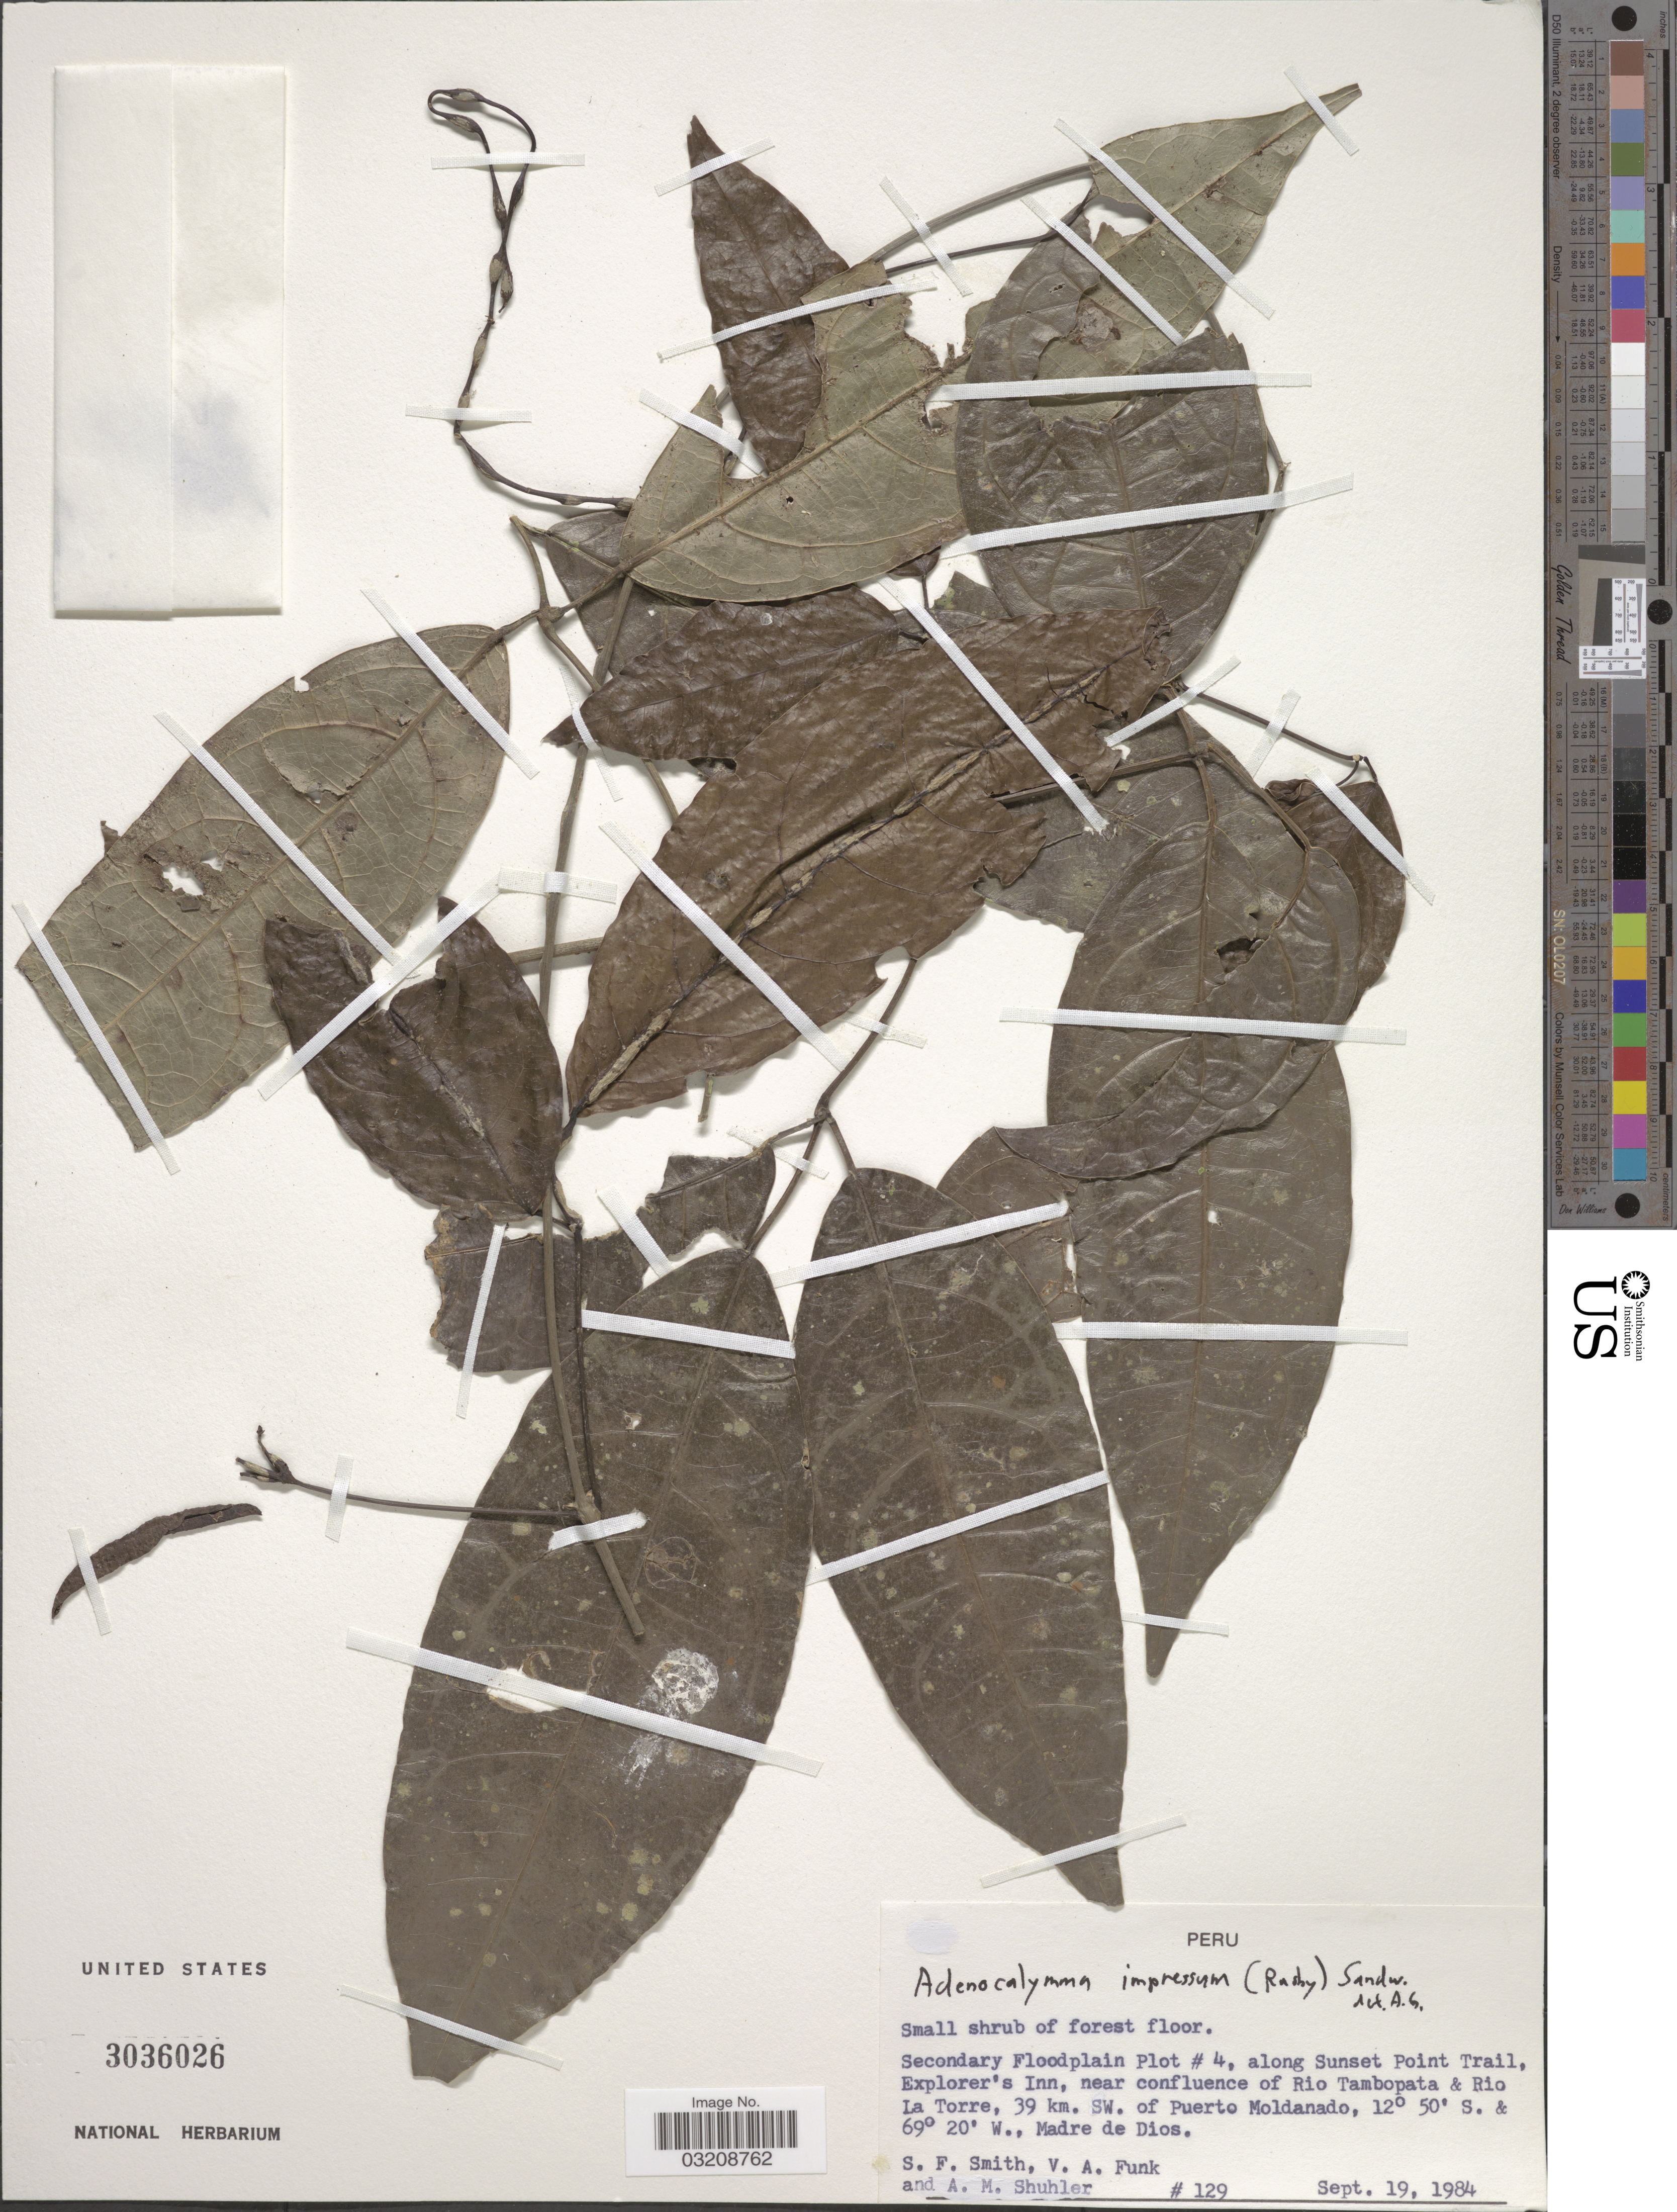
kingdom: Plantae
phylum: Tracheophyta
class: Magnoliopsida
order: Lamiales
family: Bignoniaceae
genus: Adenocalymma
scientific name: Adenocalymma impressum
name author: (Rusby) Sandwith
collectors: S.F. Smith, V. Funk & A. Shuhler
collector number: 129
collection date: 1984-09-19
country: Peru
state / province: Madre de Dios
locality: Secondary Floodplain Plot # 4, along Sunset Point Trail, Explorer's Inn, near confluence of Rio Tambopata & Rio La Torre, 39 km. SW. of Puerto Moldanado.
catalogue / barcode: US 3036026